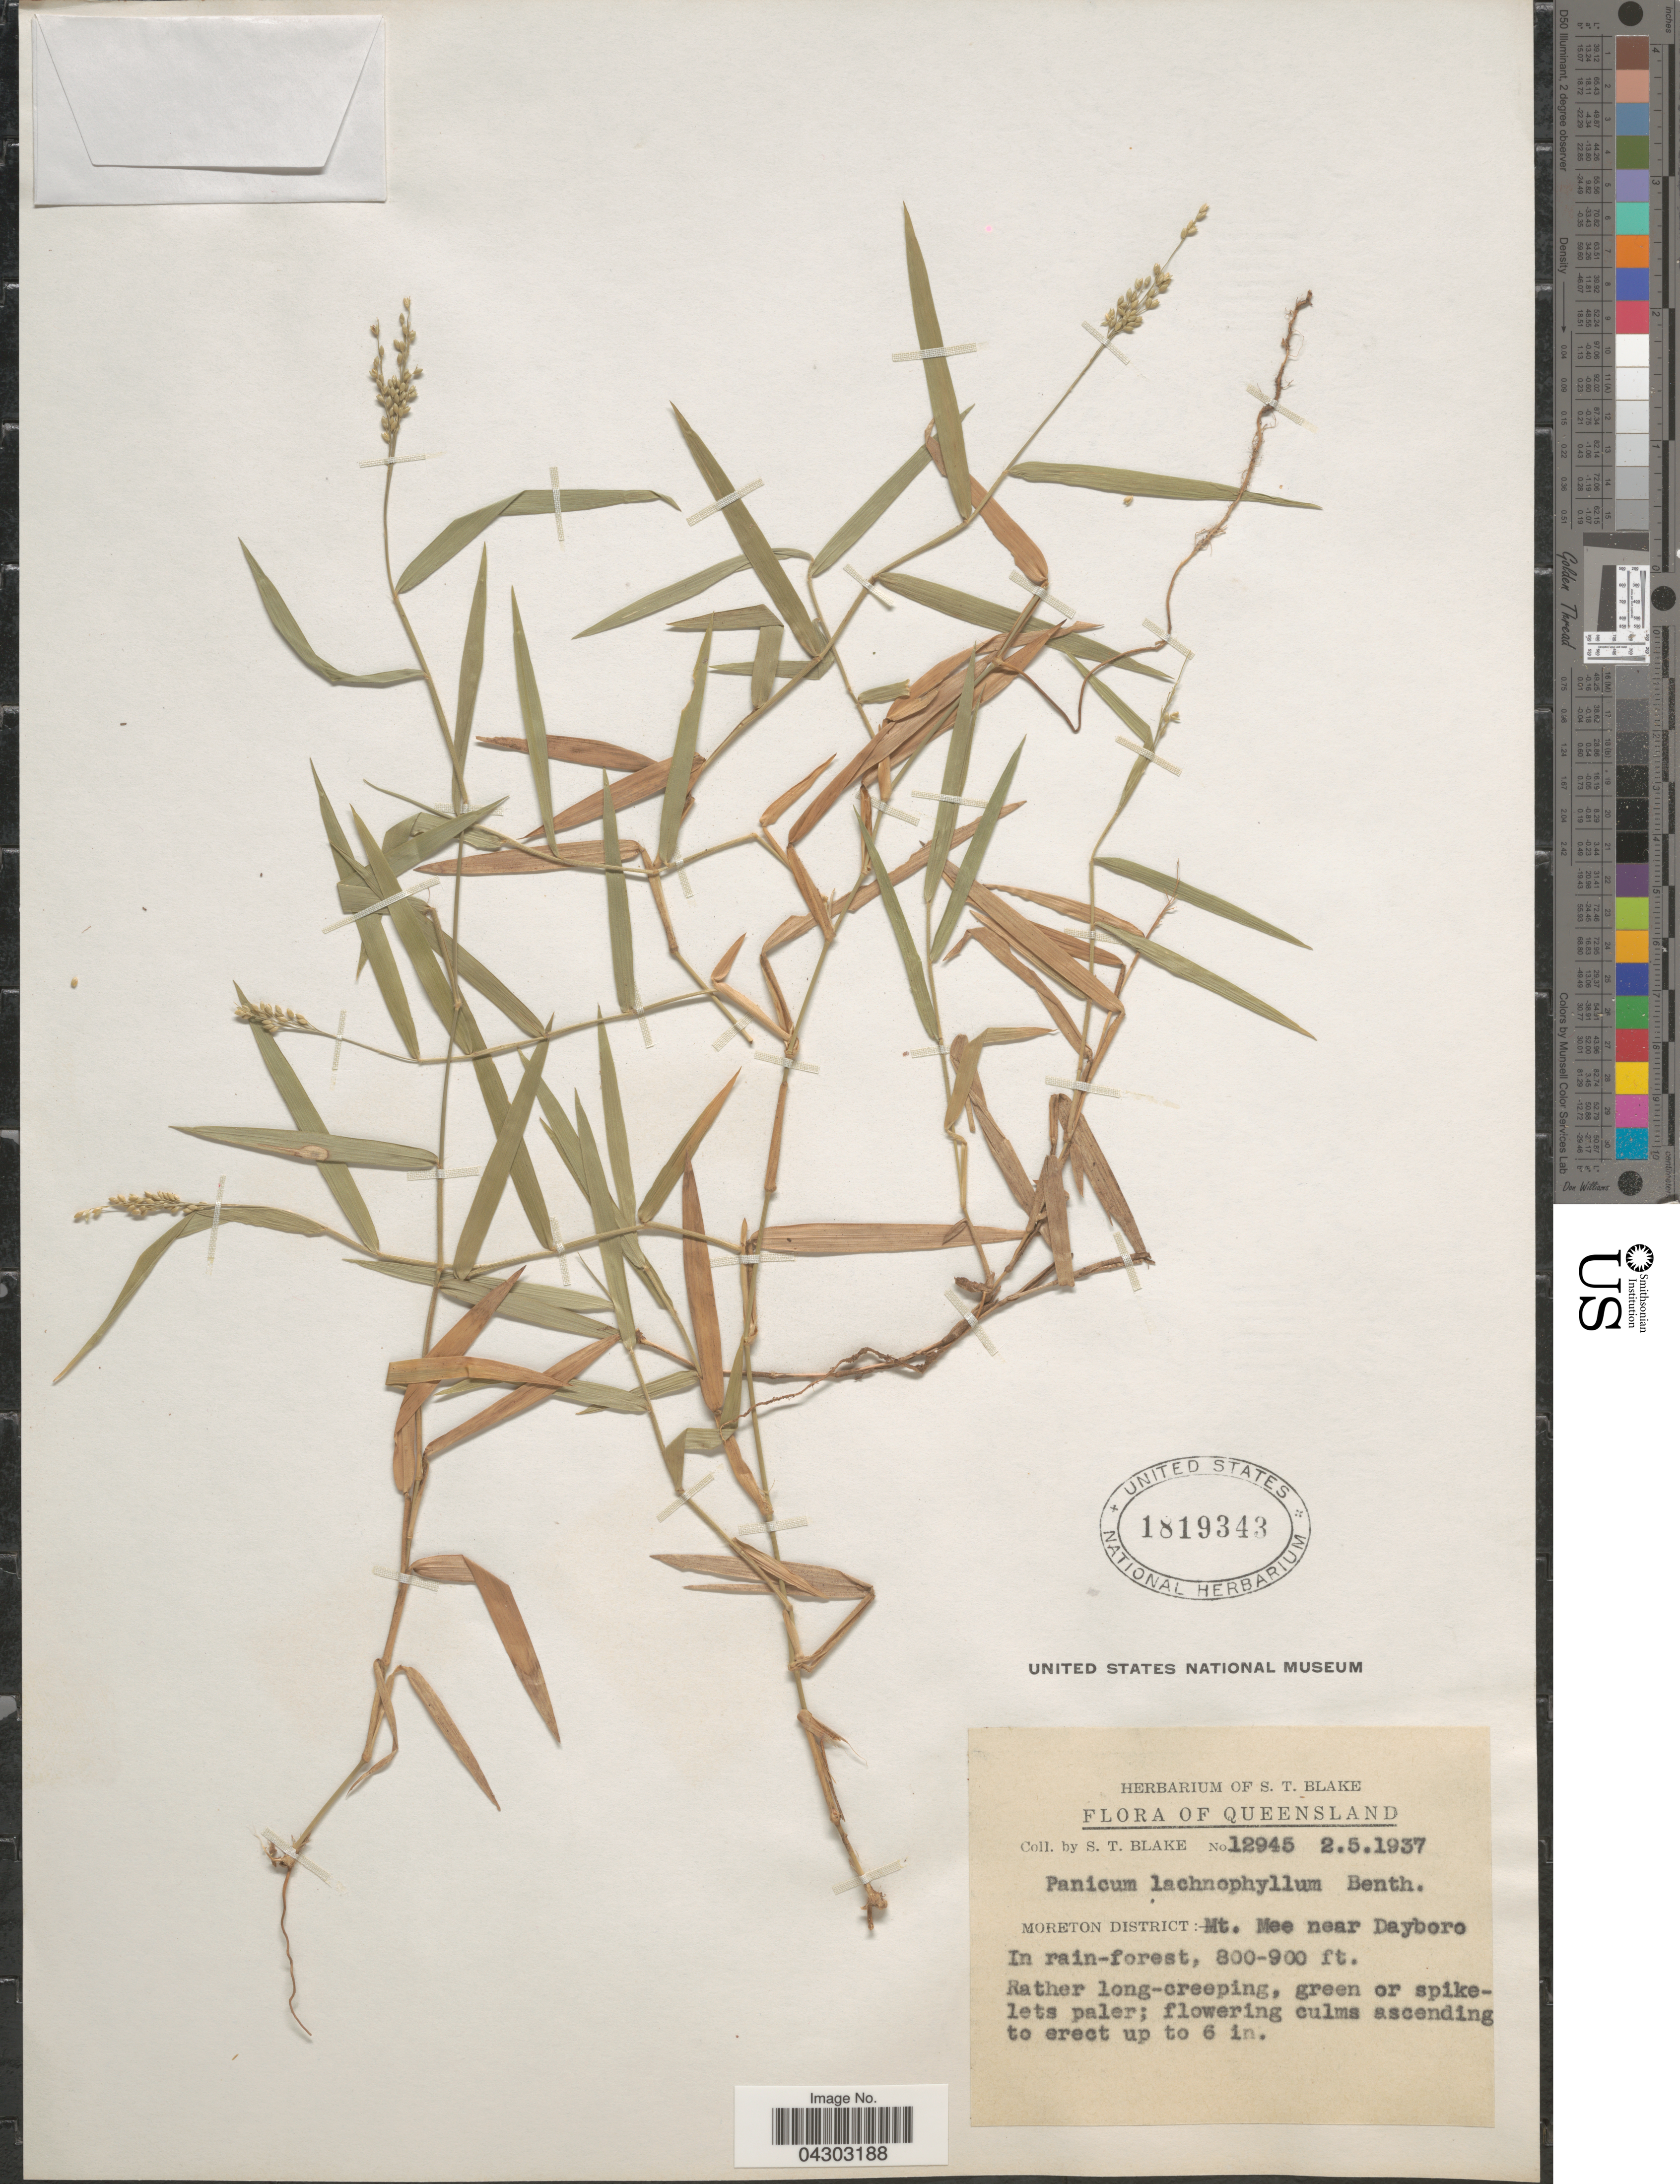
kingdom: Plantae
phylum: Tracheophyta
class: Liliopsida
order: Poales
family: Poaceae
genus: Panicum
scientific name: Panicum lachnophyllum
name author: Benth.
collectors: S. T. Blake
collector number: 12945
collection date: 1937-05-02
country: Australia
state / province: Queensland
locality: Moreton District:- Mt. Mee near Dayboro.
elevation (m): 244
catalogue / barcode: US 1819343